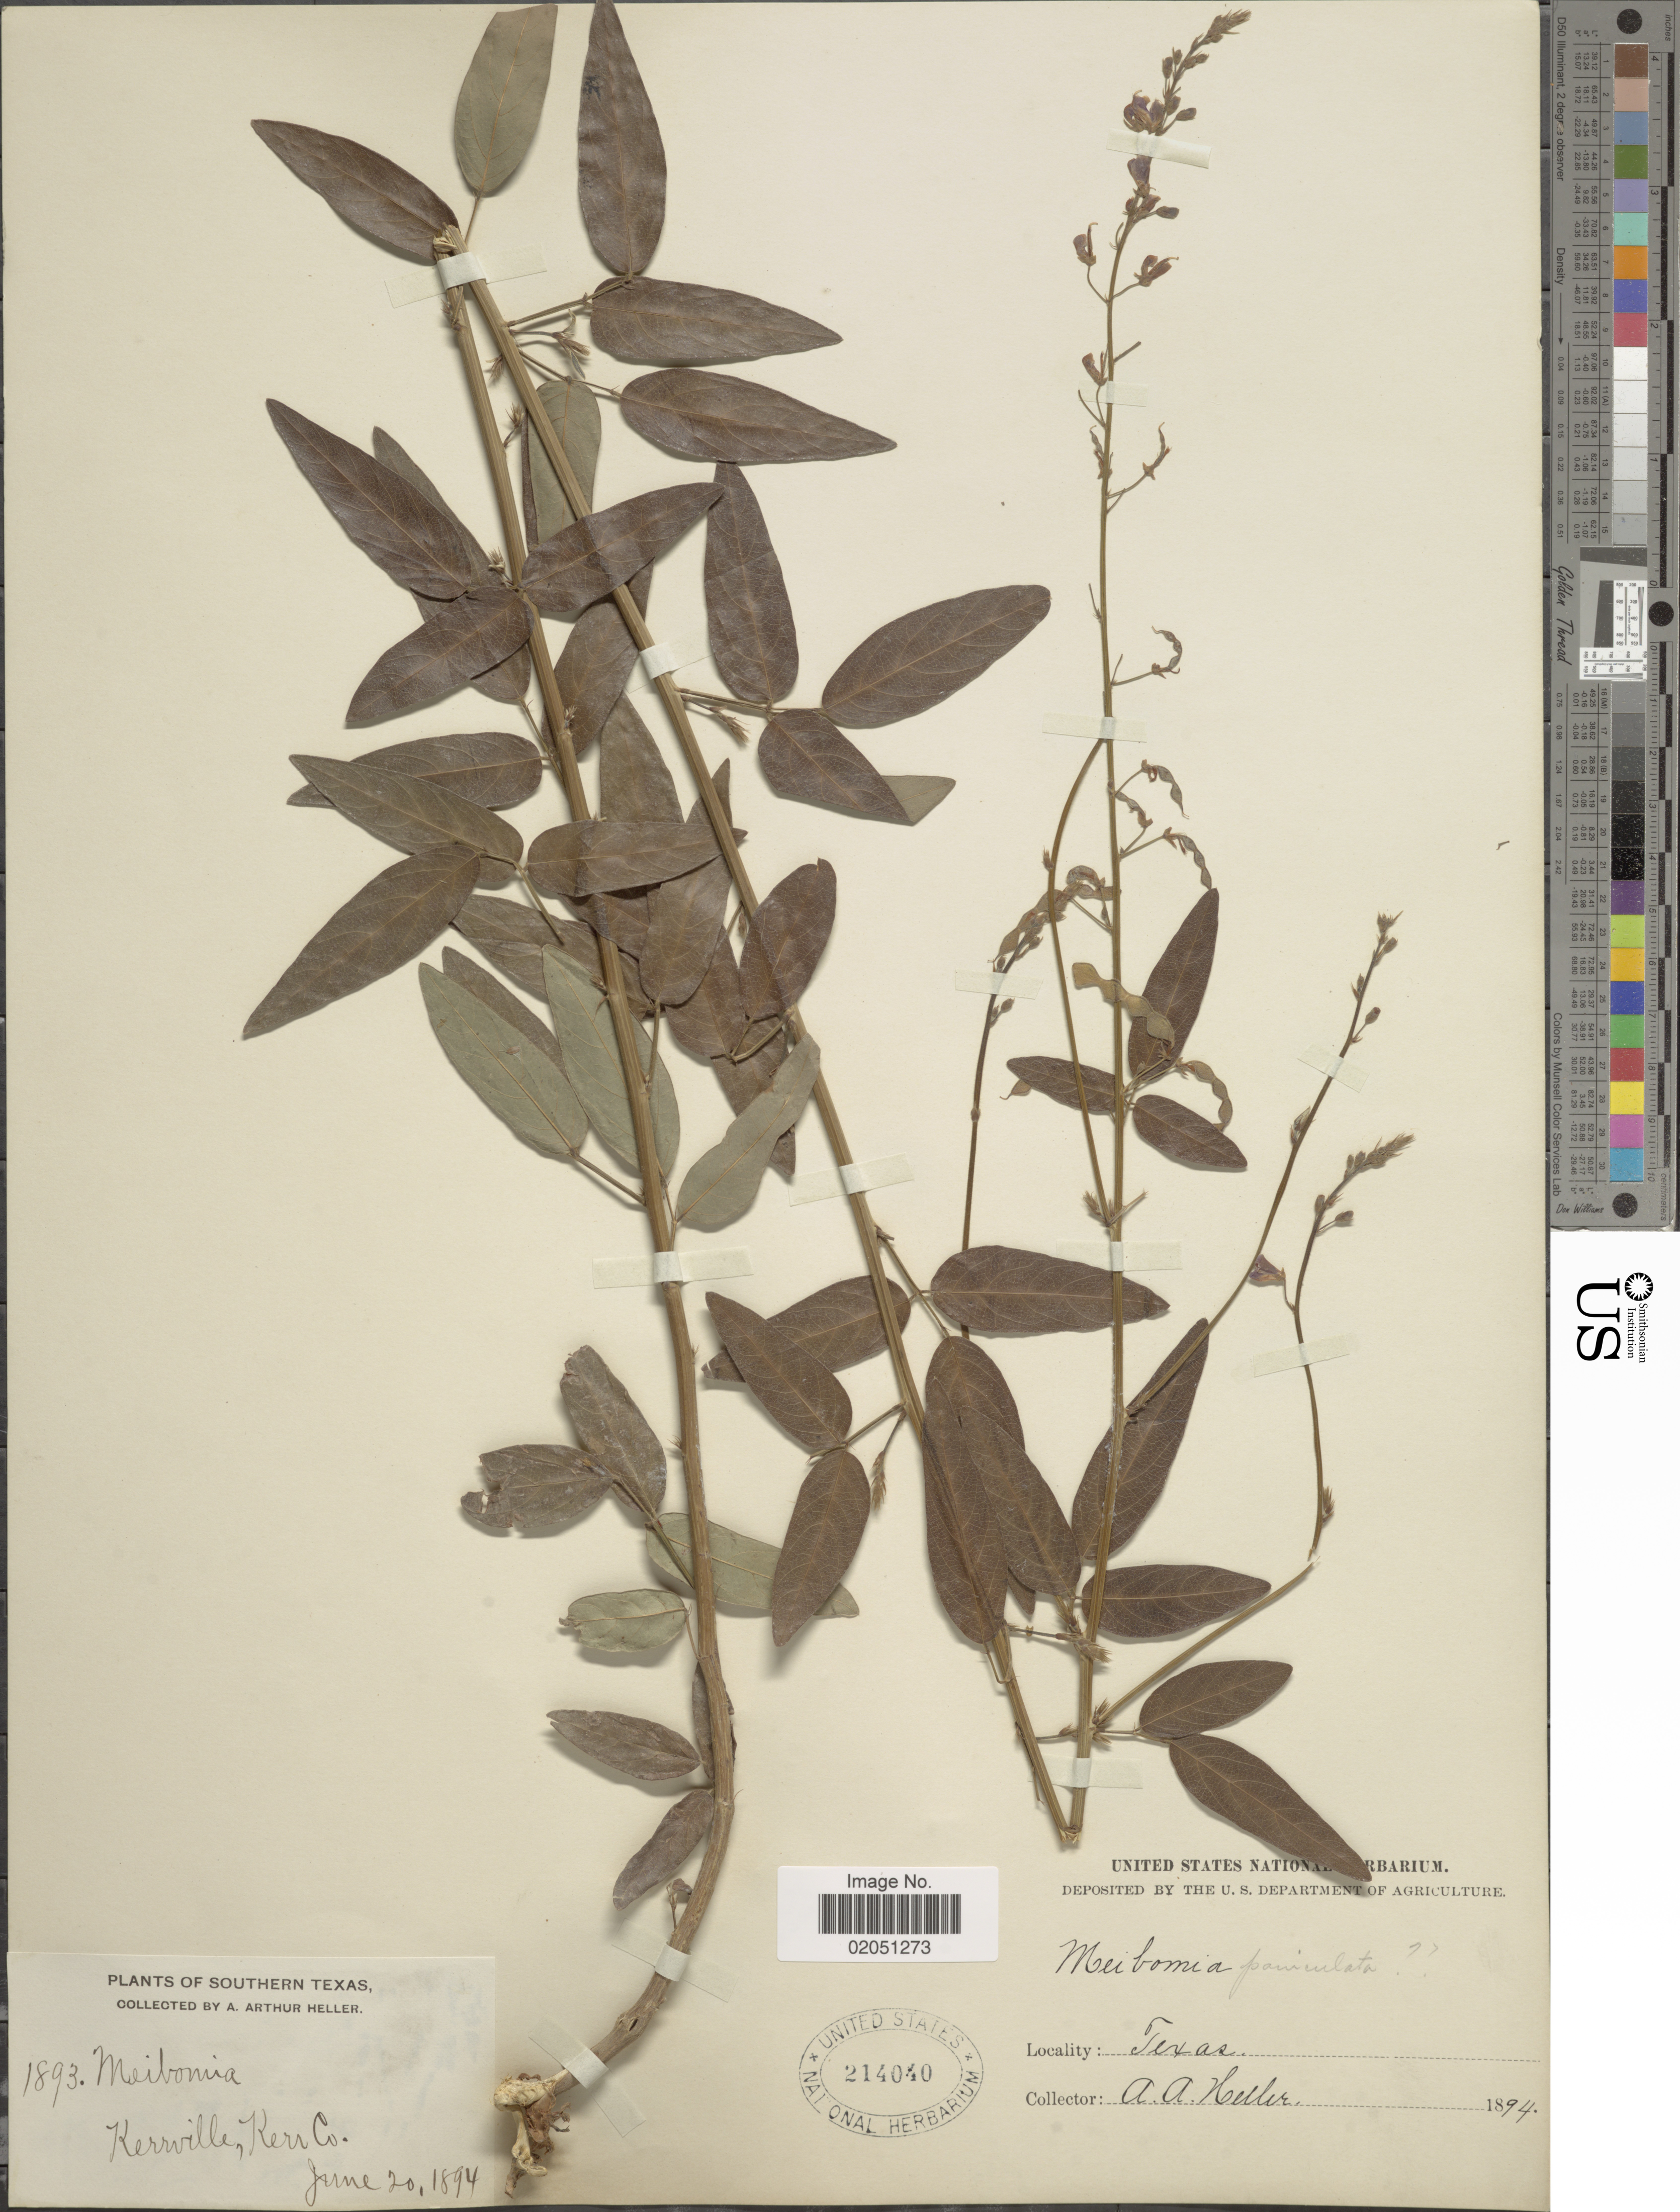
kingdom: Plantae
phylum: Tracheophyta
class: Magnoliopsida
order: Fabales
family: Fabaceae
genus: Desmodium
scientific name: Desmodium paniculatum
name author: (L.) DC.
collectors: A. A. Heller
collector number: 1893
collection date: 1894-06-20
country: United States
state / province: Texas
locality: Southern Texas, Kerrville, Kerr Co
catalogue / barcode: US 214040